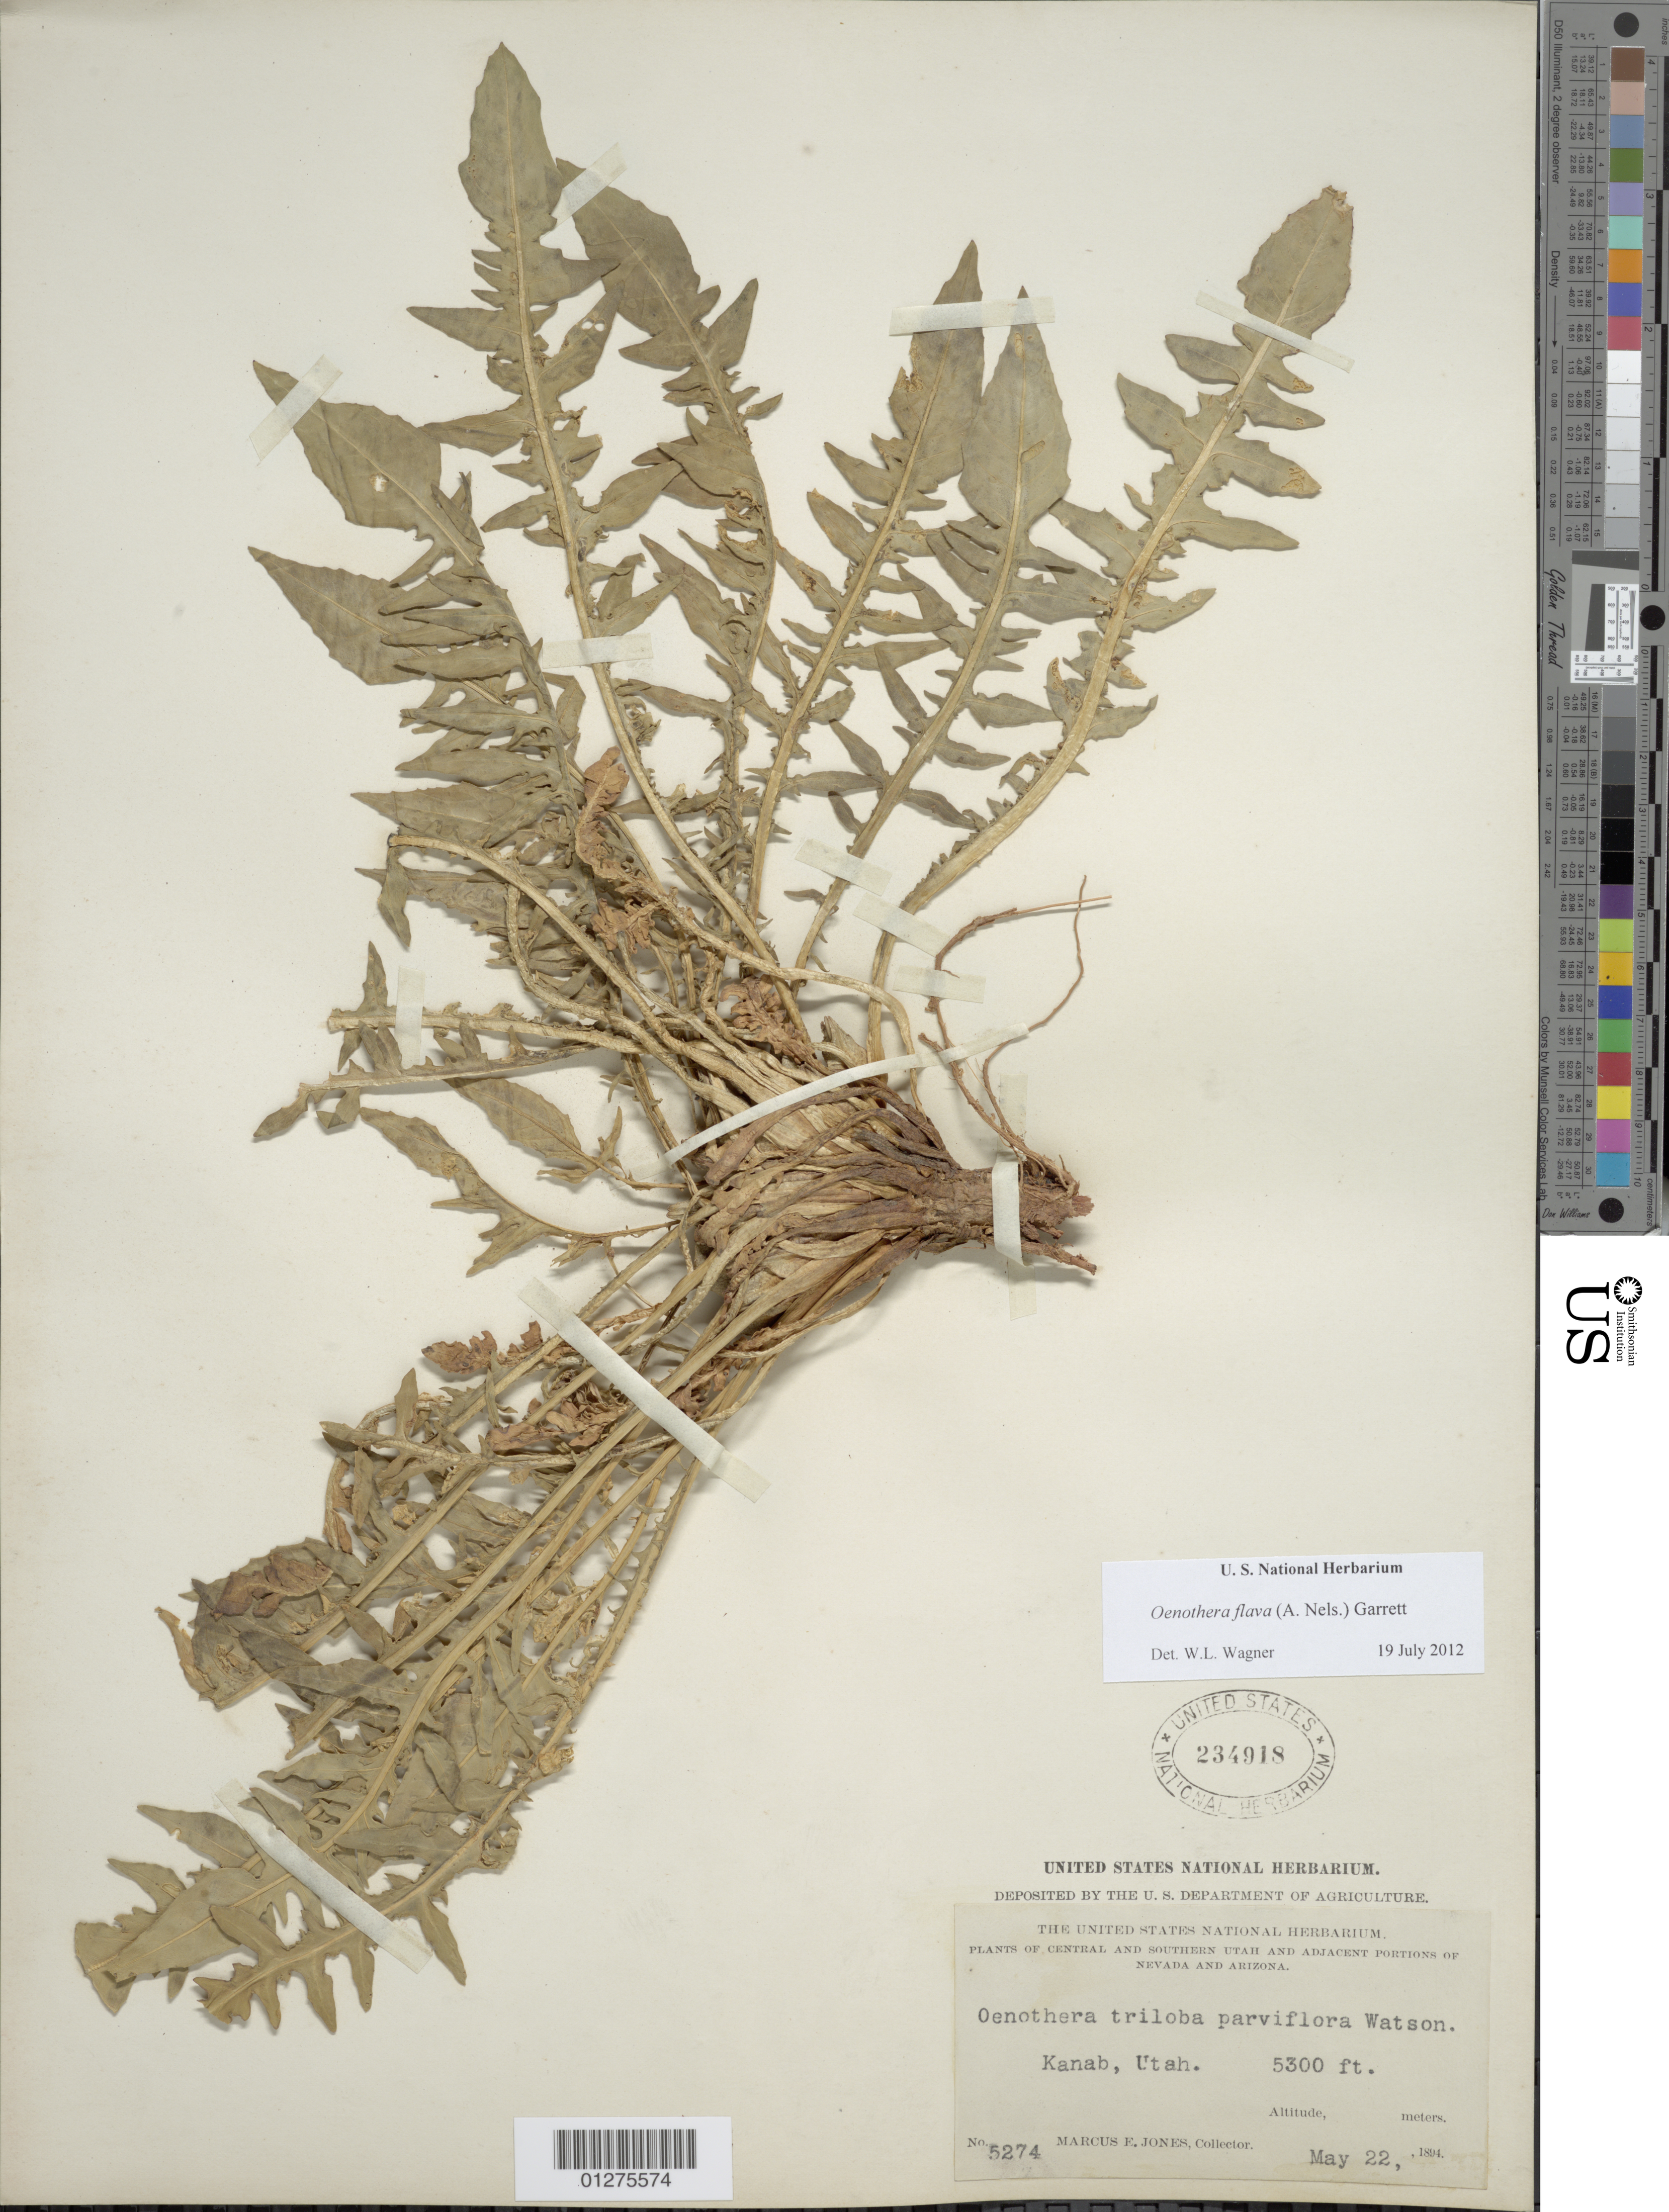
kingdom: Plantae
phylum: Tracheophyta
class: Magnoliopsida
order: Myrtales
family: Onagraceae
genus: Oenothera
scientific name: Oenothera flava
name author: (A. Nelson) Garrett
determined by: Wagner, W. L., (BOT), Smithsonian Institution - National Museum of Natural History (UNITED STATES)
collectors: M. E. Jones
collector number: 5274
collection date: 1894-05-22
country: United States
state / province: Utah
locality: Kanab.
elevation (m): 1615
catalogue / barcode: US 234918